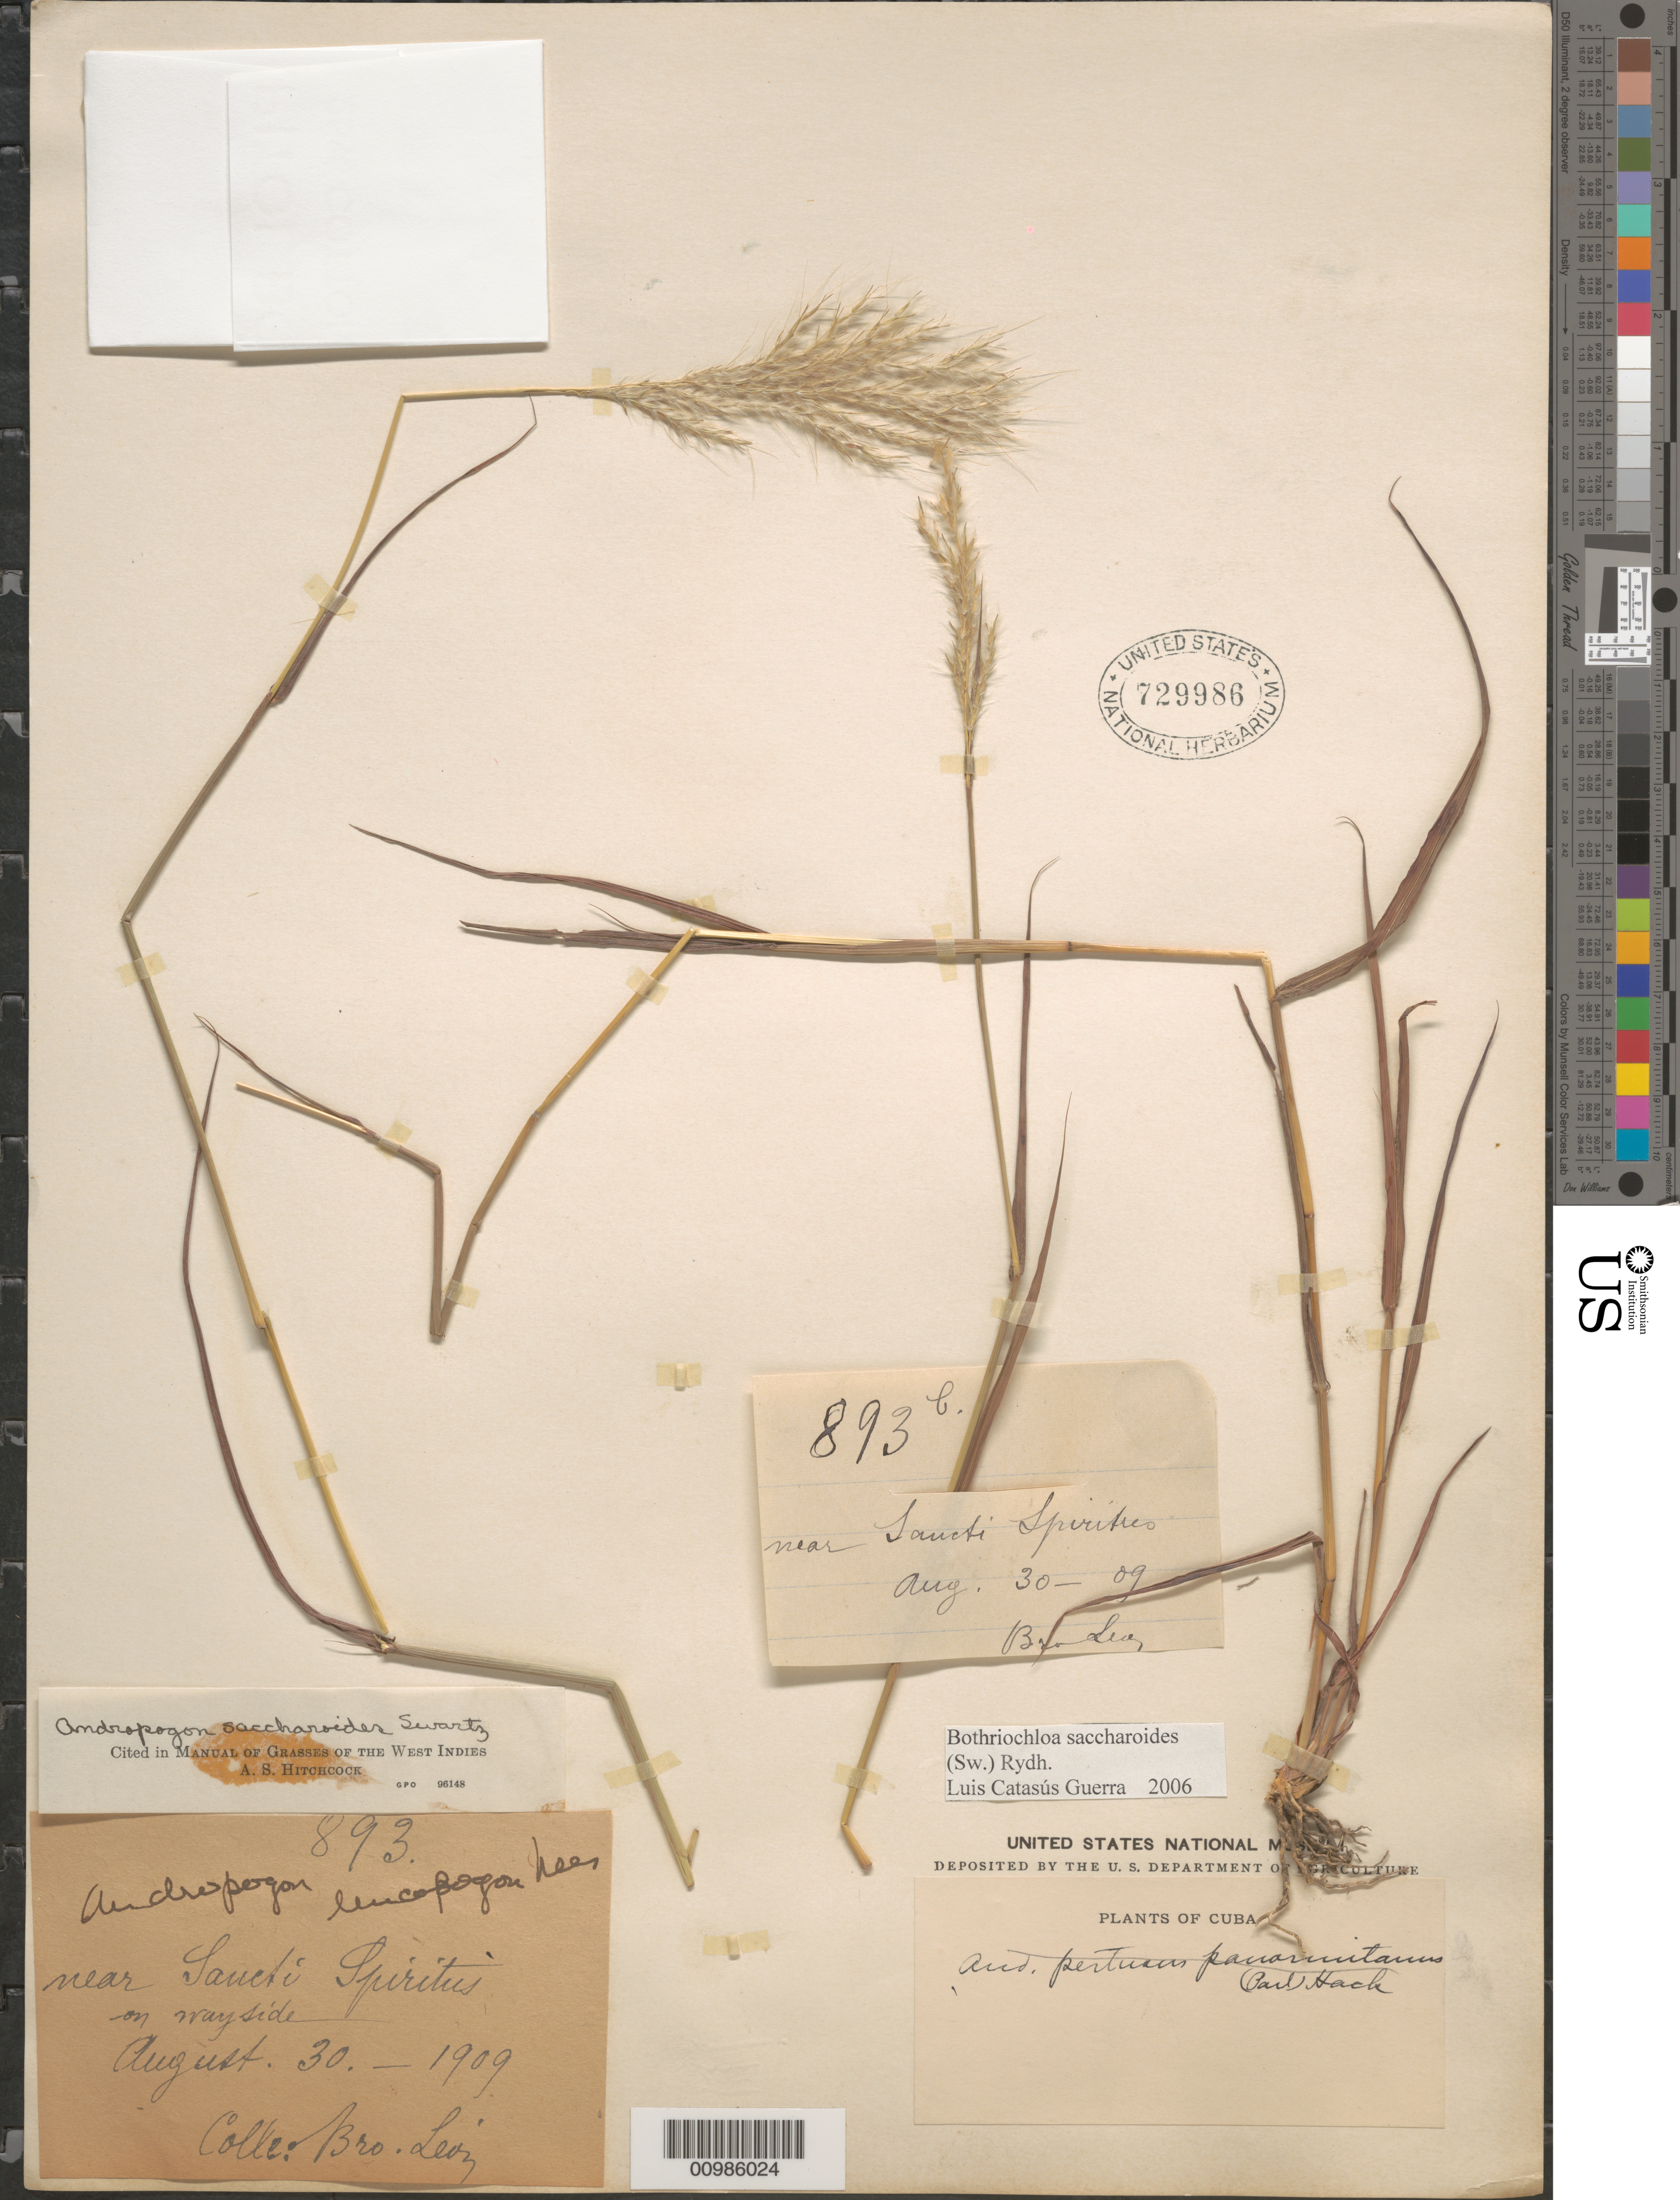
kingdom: Plantae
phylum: Tracheophyta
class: Liliopsida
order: Poales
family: Poaceae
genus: Bothriochloa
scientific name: Bothriochloa saccharoides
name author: (Sw.) Rydb.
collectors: Bro. León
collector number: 893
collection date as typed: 30 Aug 1909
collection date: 1909-08-30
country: Cuba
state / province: Sancti Spiritus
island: Cuba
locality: near city of Sancti Spiritus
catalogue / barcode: US 729986